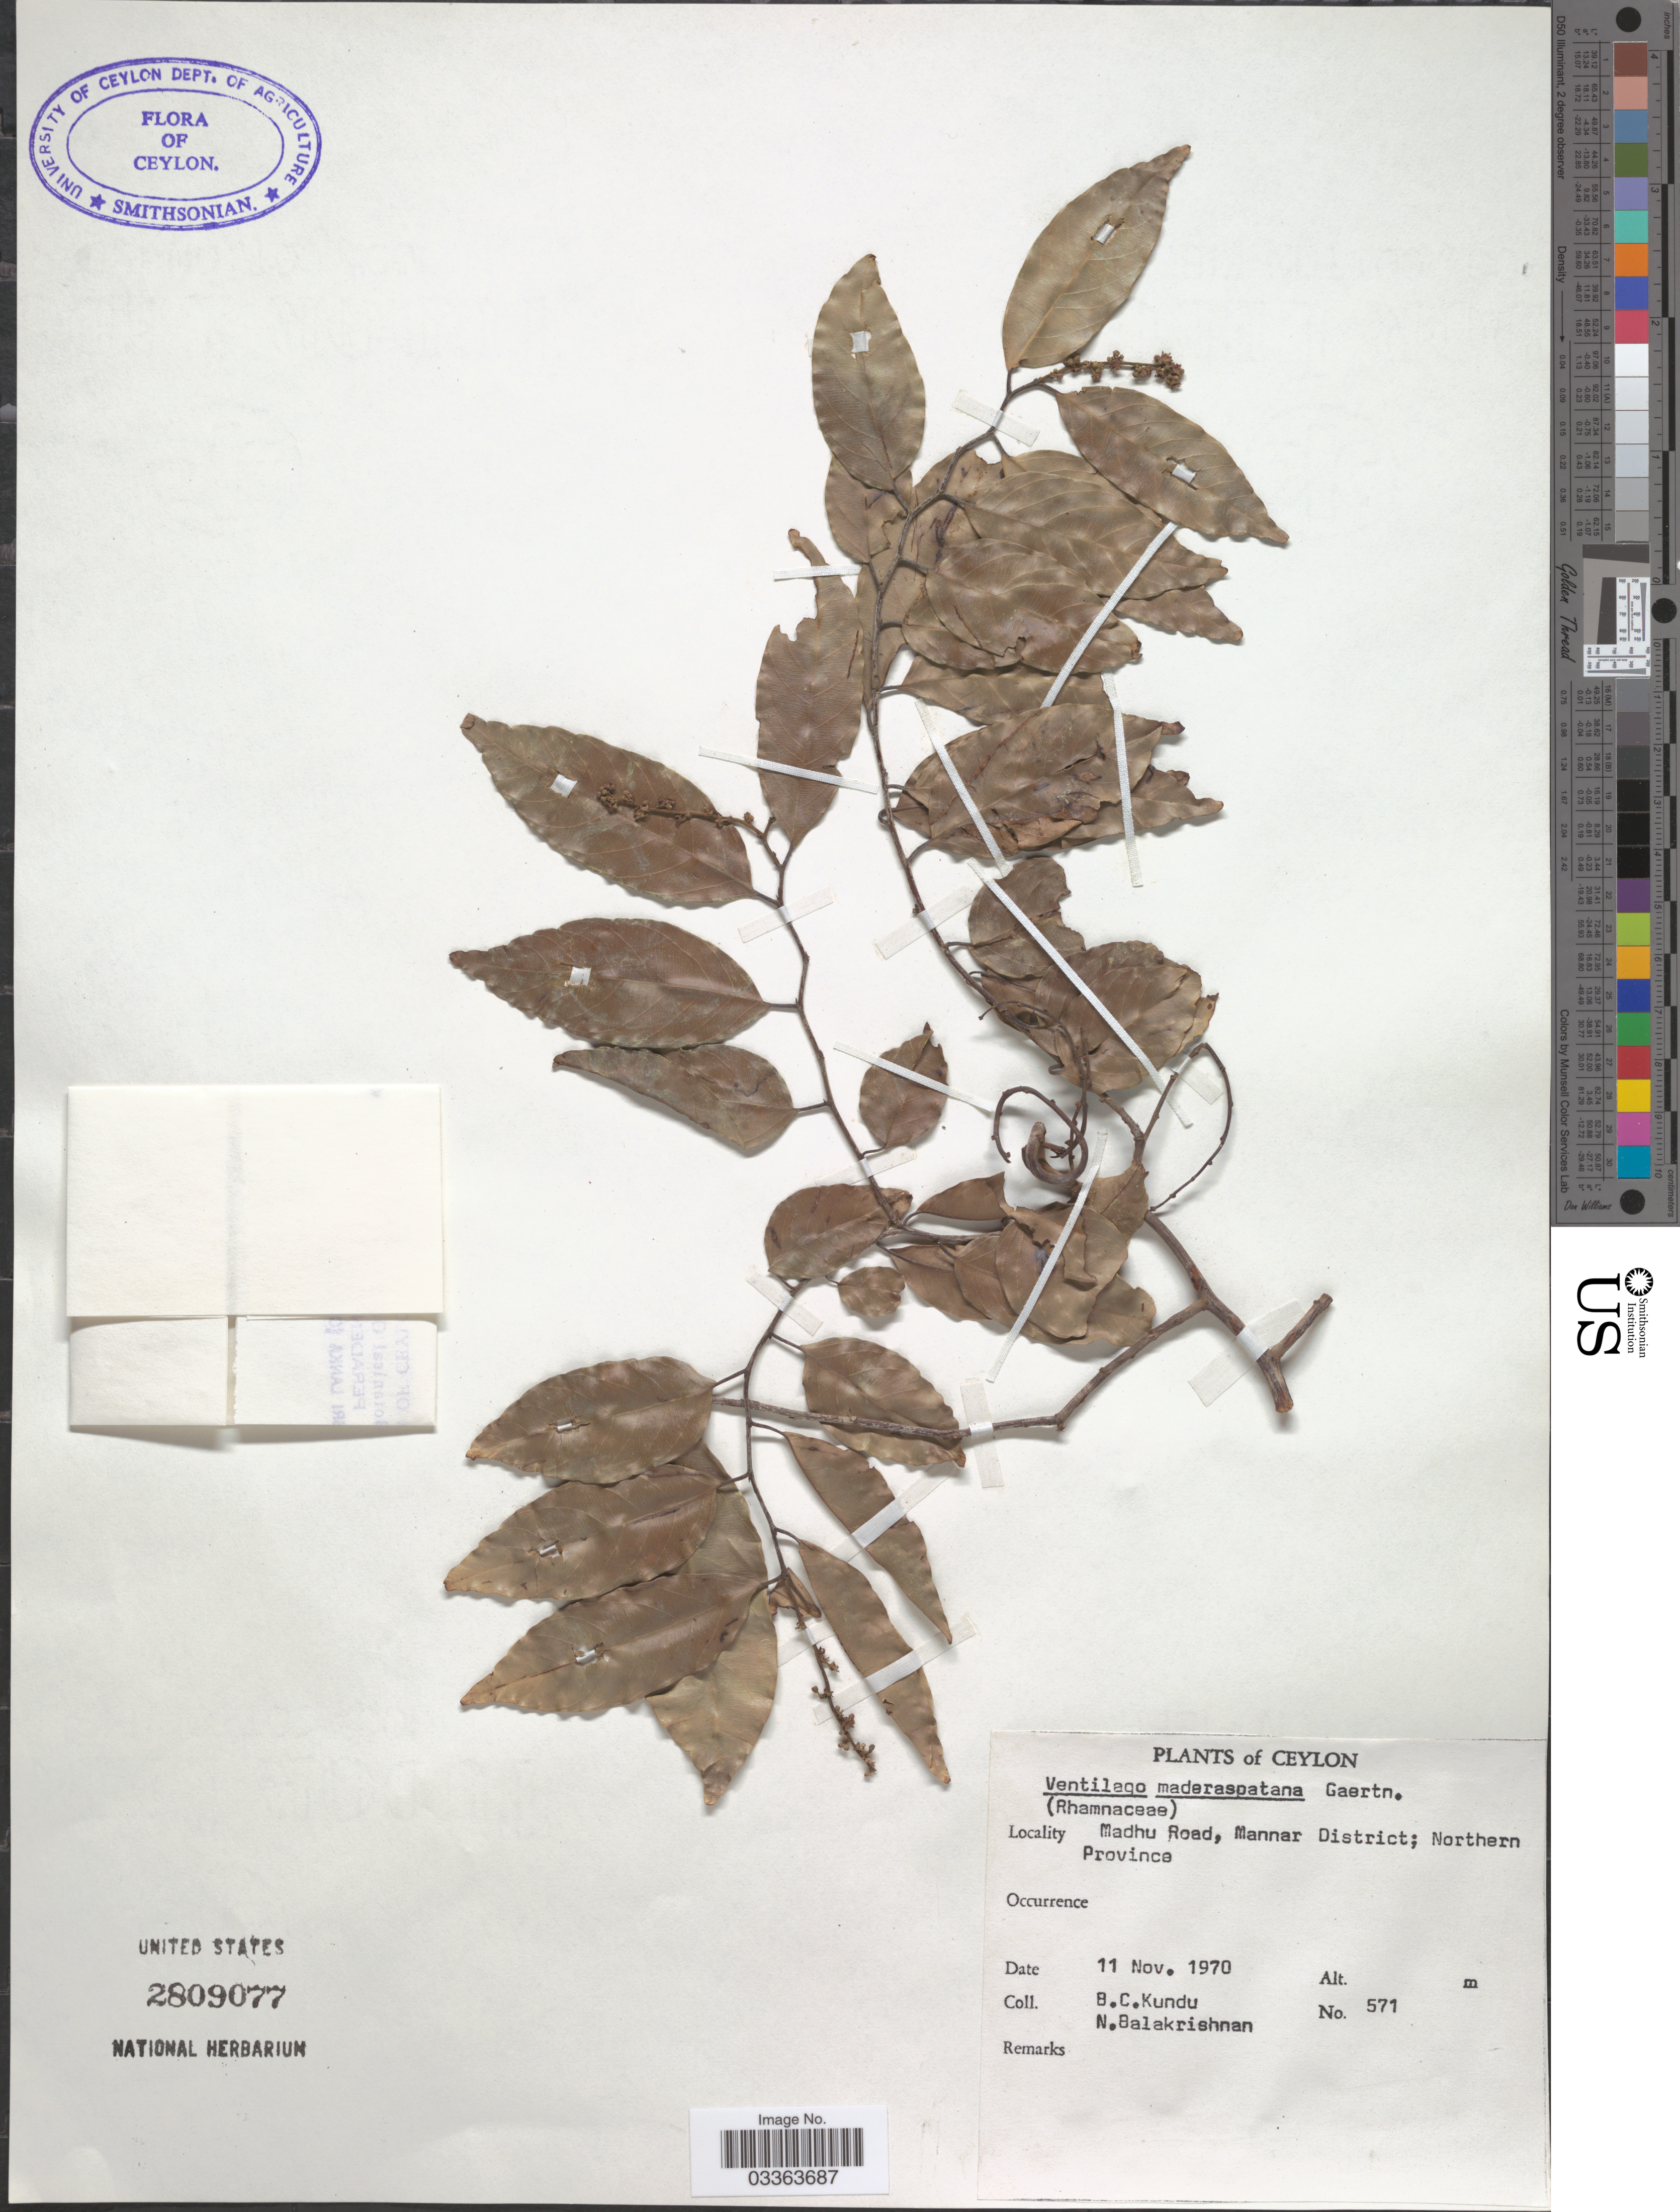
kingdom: Plantae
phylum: Tracheophyta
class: Magnoliopsida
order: Rosales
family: Rhamnaceae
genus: Ventilago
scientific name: Ventilago madraspatana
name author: Gaertn.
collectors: B. C. Kundu & N. Balakrishnan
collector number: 571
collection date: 1970-11-11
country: Sri Lanka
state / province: Northern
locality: Ceylon. Madhu Road, Mannar District.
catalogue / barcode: US 2809077